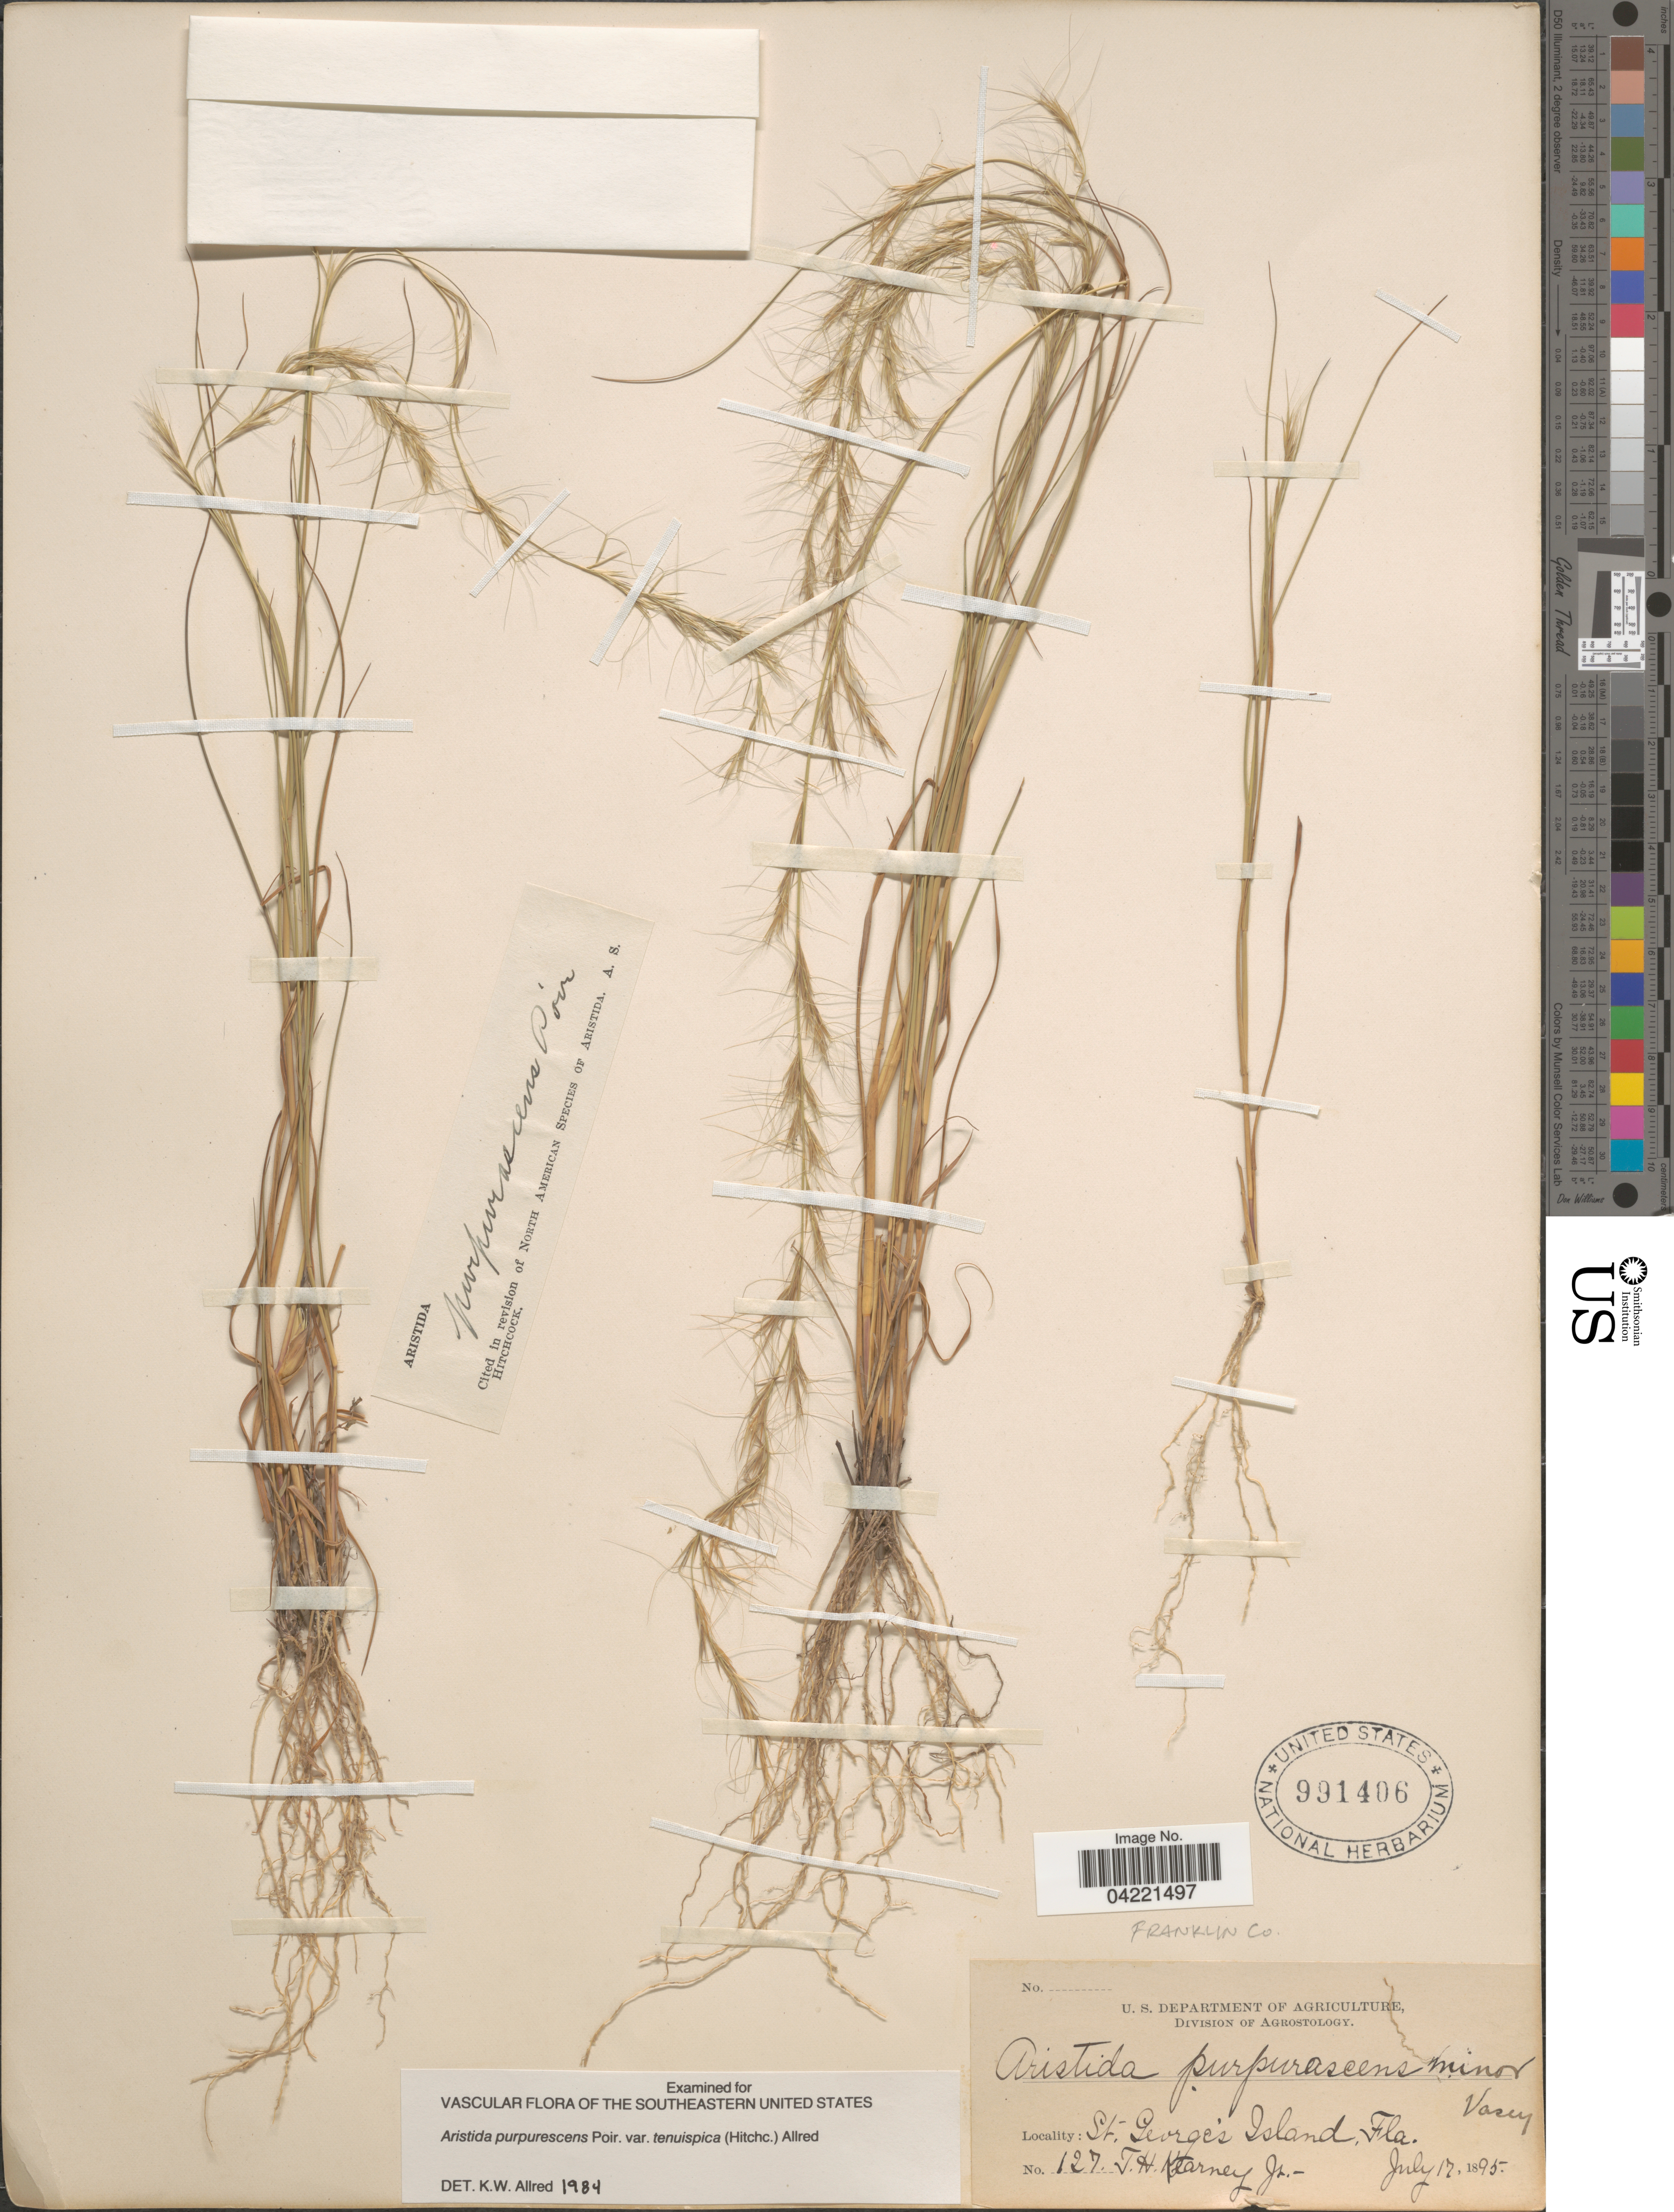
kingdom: Plantae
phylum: Tracheophyta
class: Liliopsida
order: Poales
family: Poaceae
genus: Aristida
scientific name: Aristida purpurascens var. tenuispica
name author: (Hitchc.) Allred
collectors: T. H. Kearney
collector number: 127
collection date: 1895-07-17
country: United States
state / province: Florida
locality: St. George's Island. Franklin Co.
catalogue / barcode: US 991406